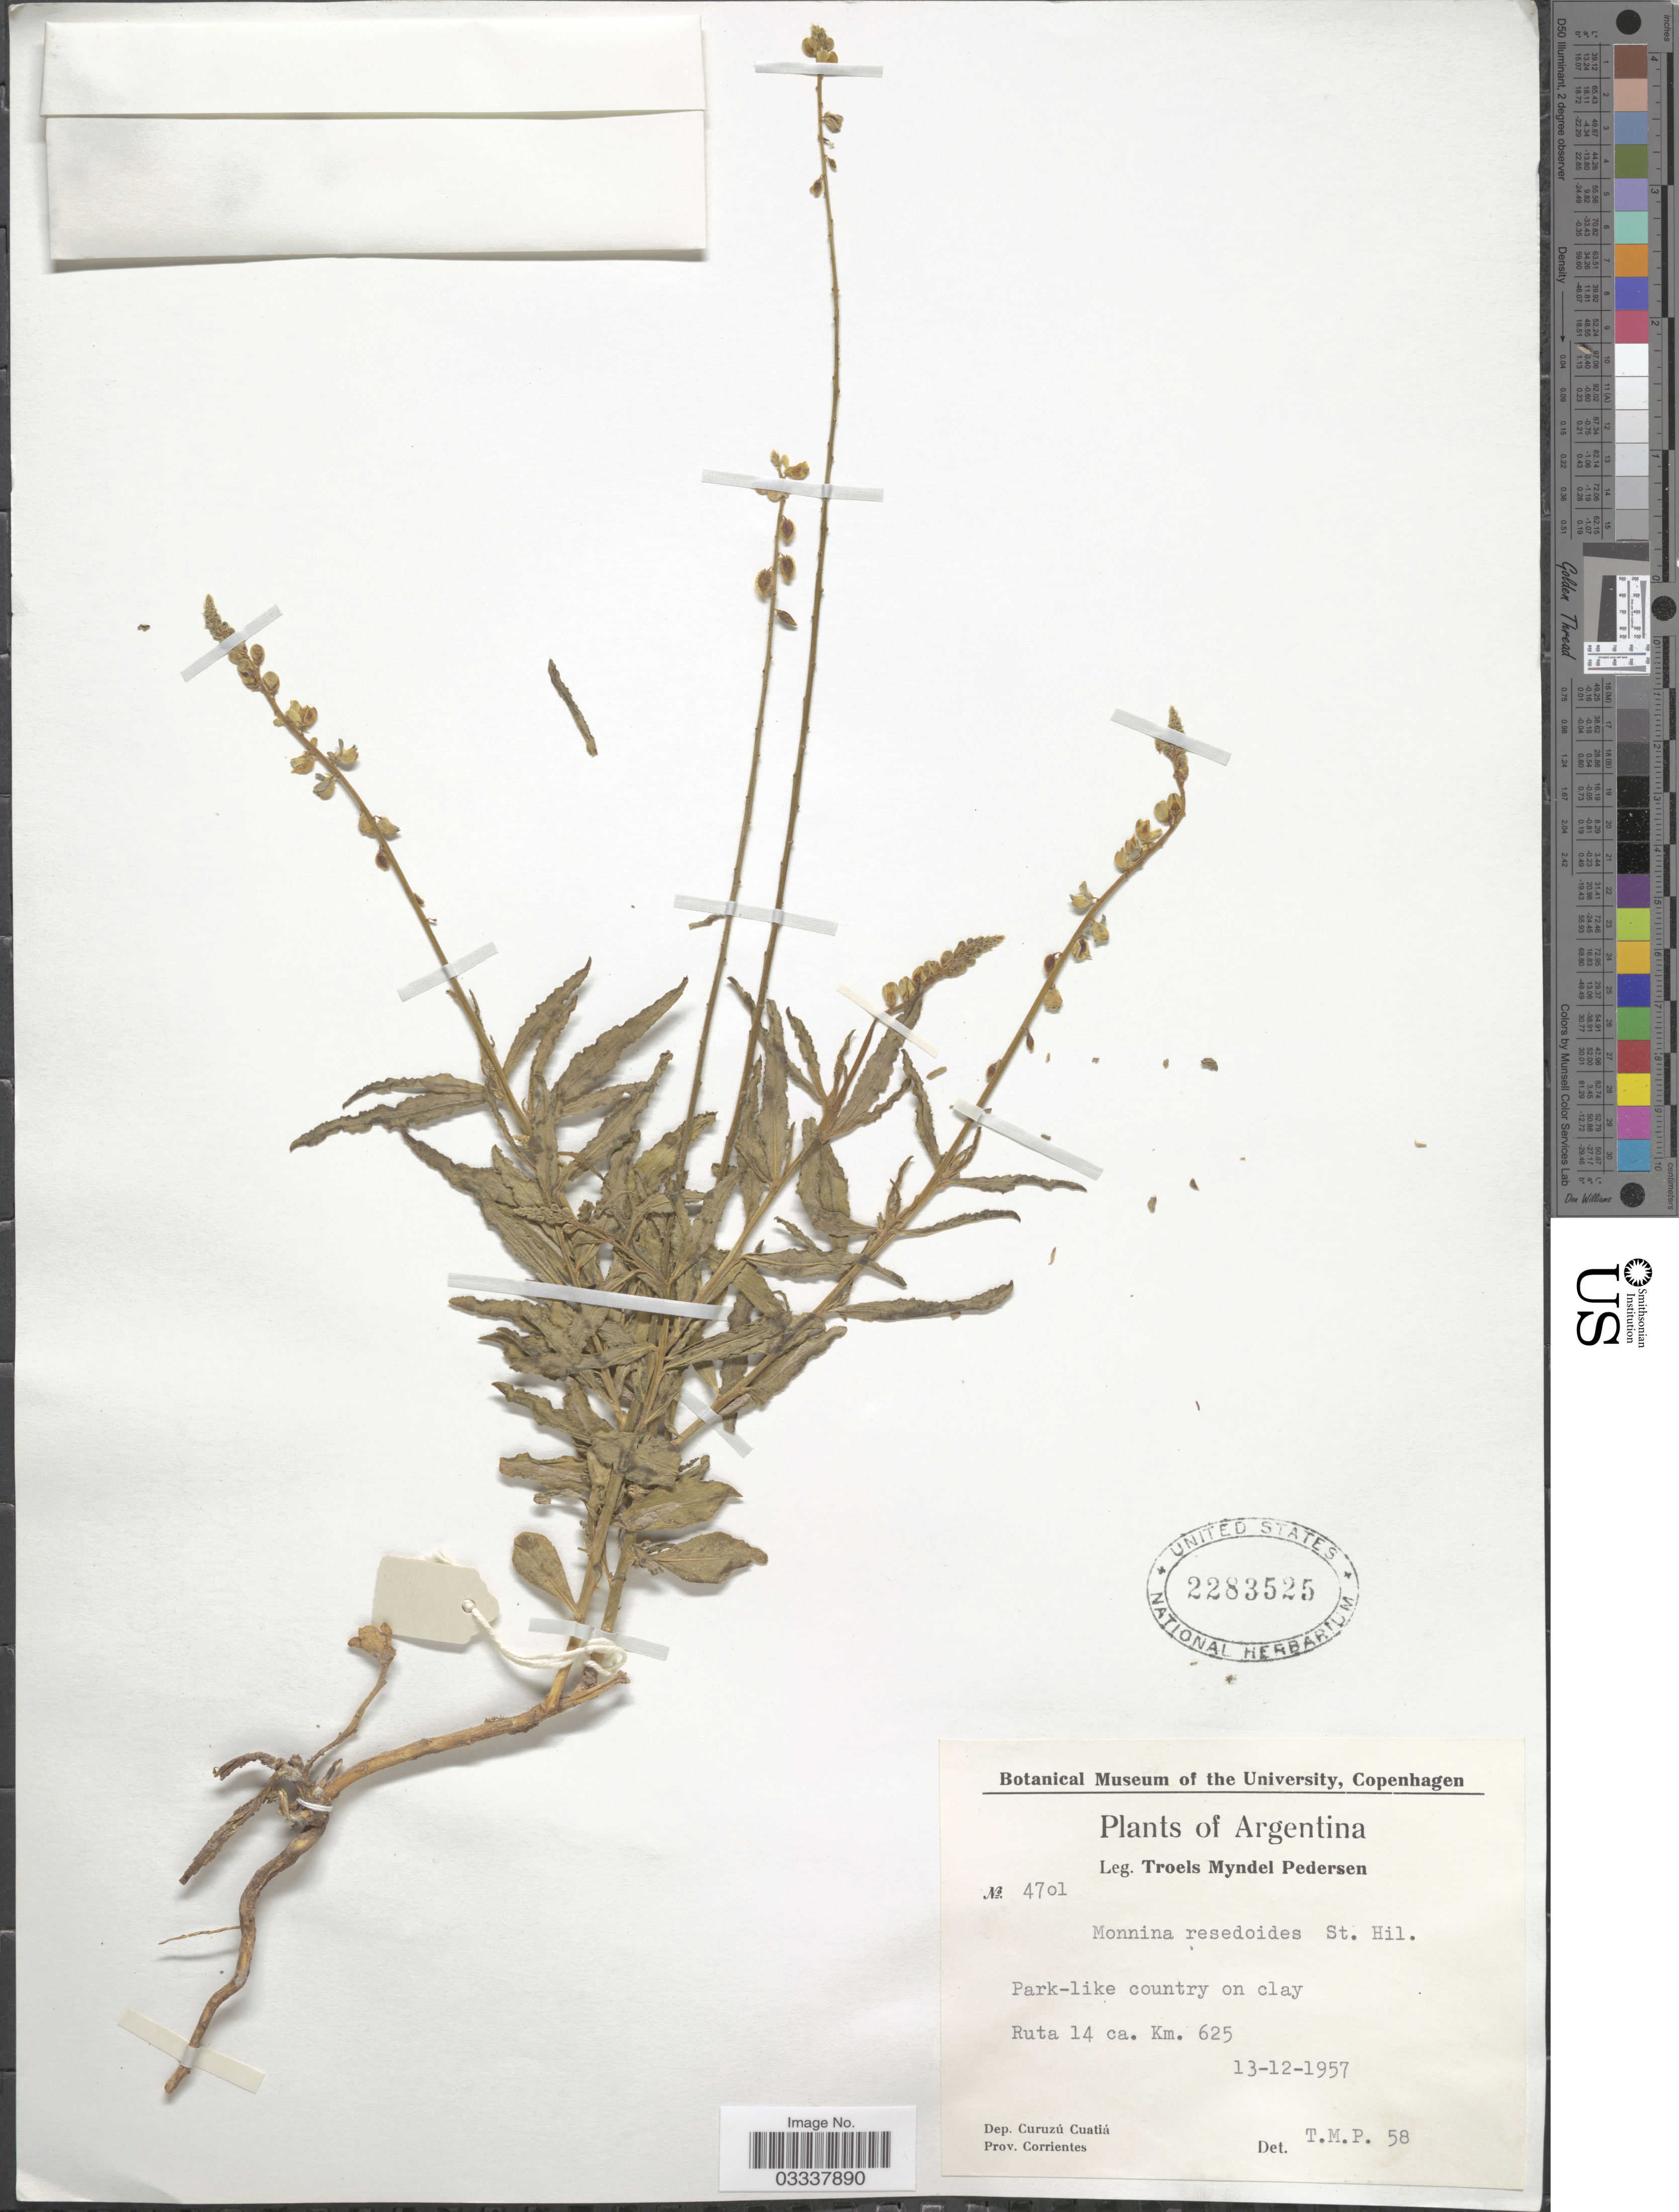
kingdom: Plantae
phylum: Tracheophyta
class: Magnoliopsida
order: Fabales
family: Polygalaceae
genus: Monnina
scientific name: Monnina resedoides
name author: A. St.-Hil.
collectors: T. Pederson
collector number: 4701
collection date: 1957-12-13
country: Argentina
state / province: Corrientes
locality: Park-like country on clay, Ruta 14 ca. Km. 625, Dep. Curuzú Cuatiá.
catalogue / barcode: US 2283525